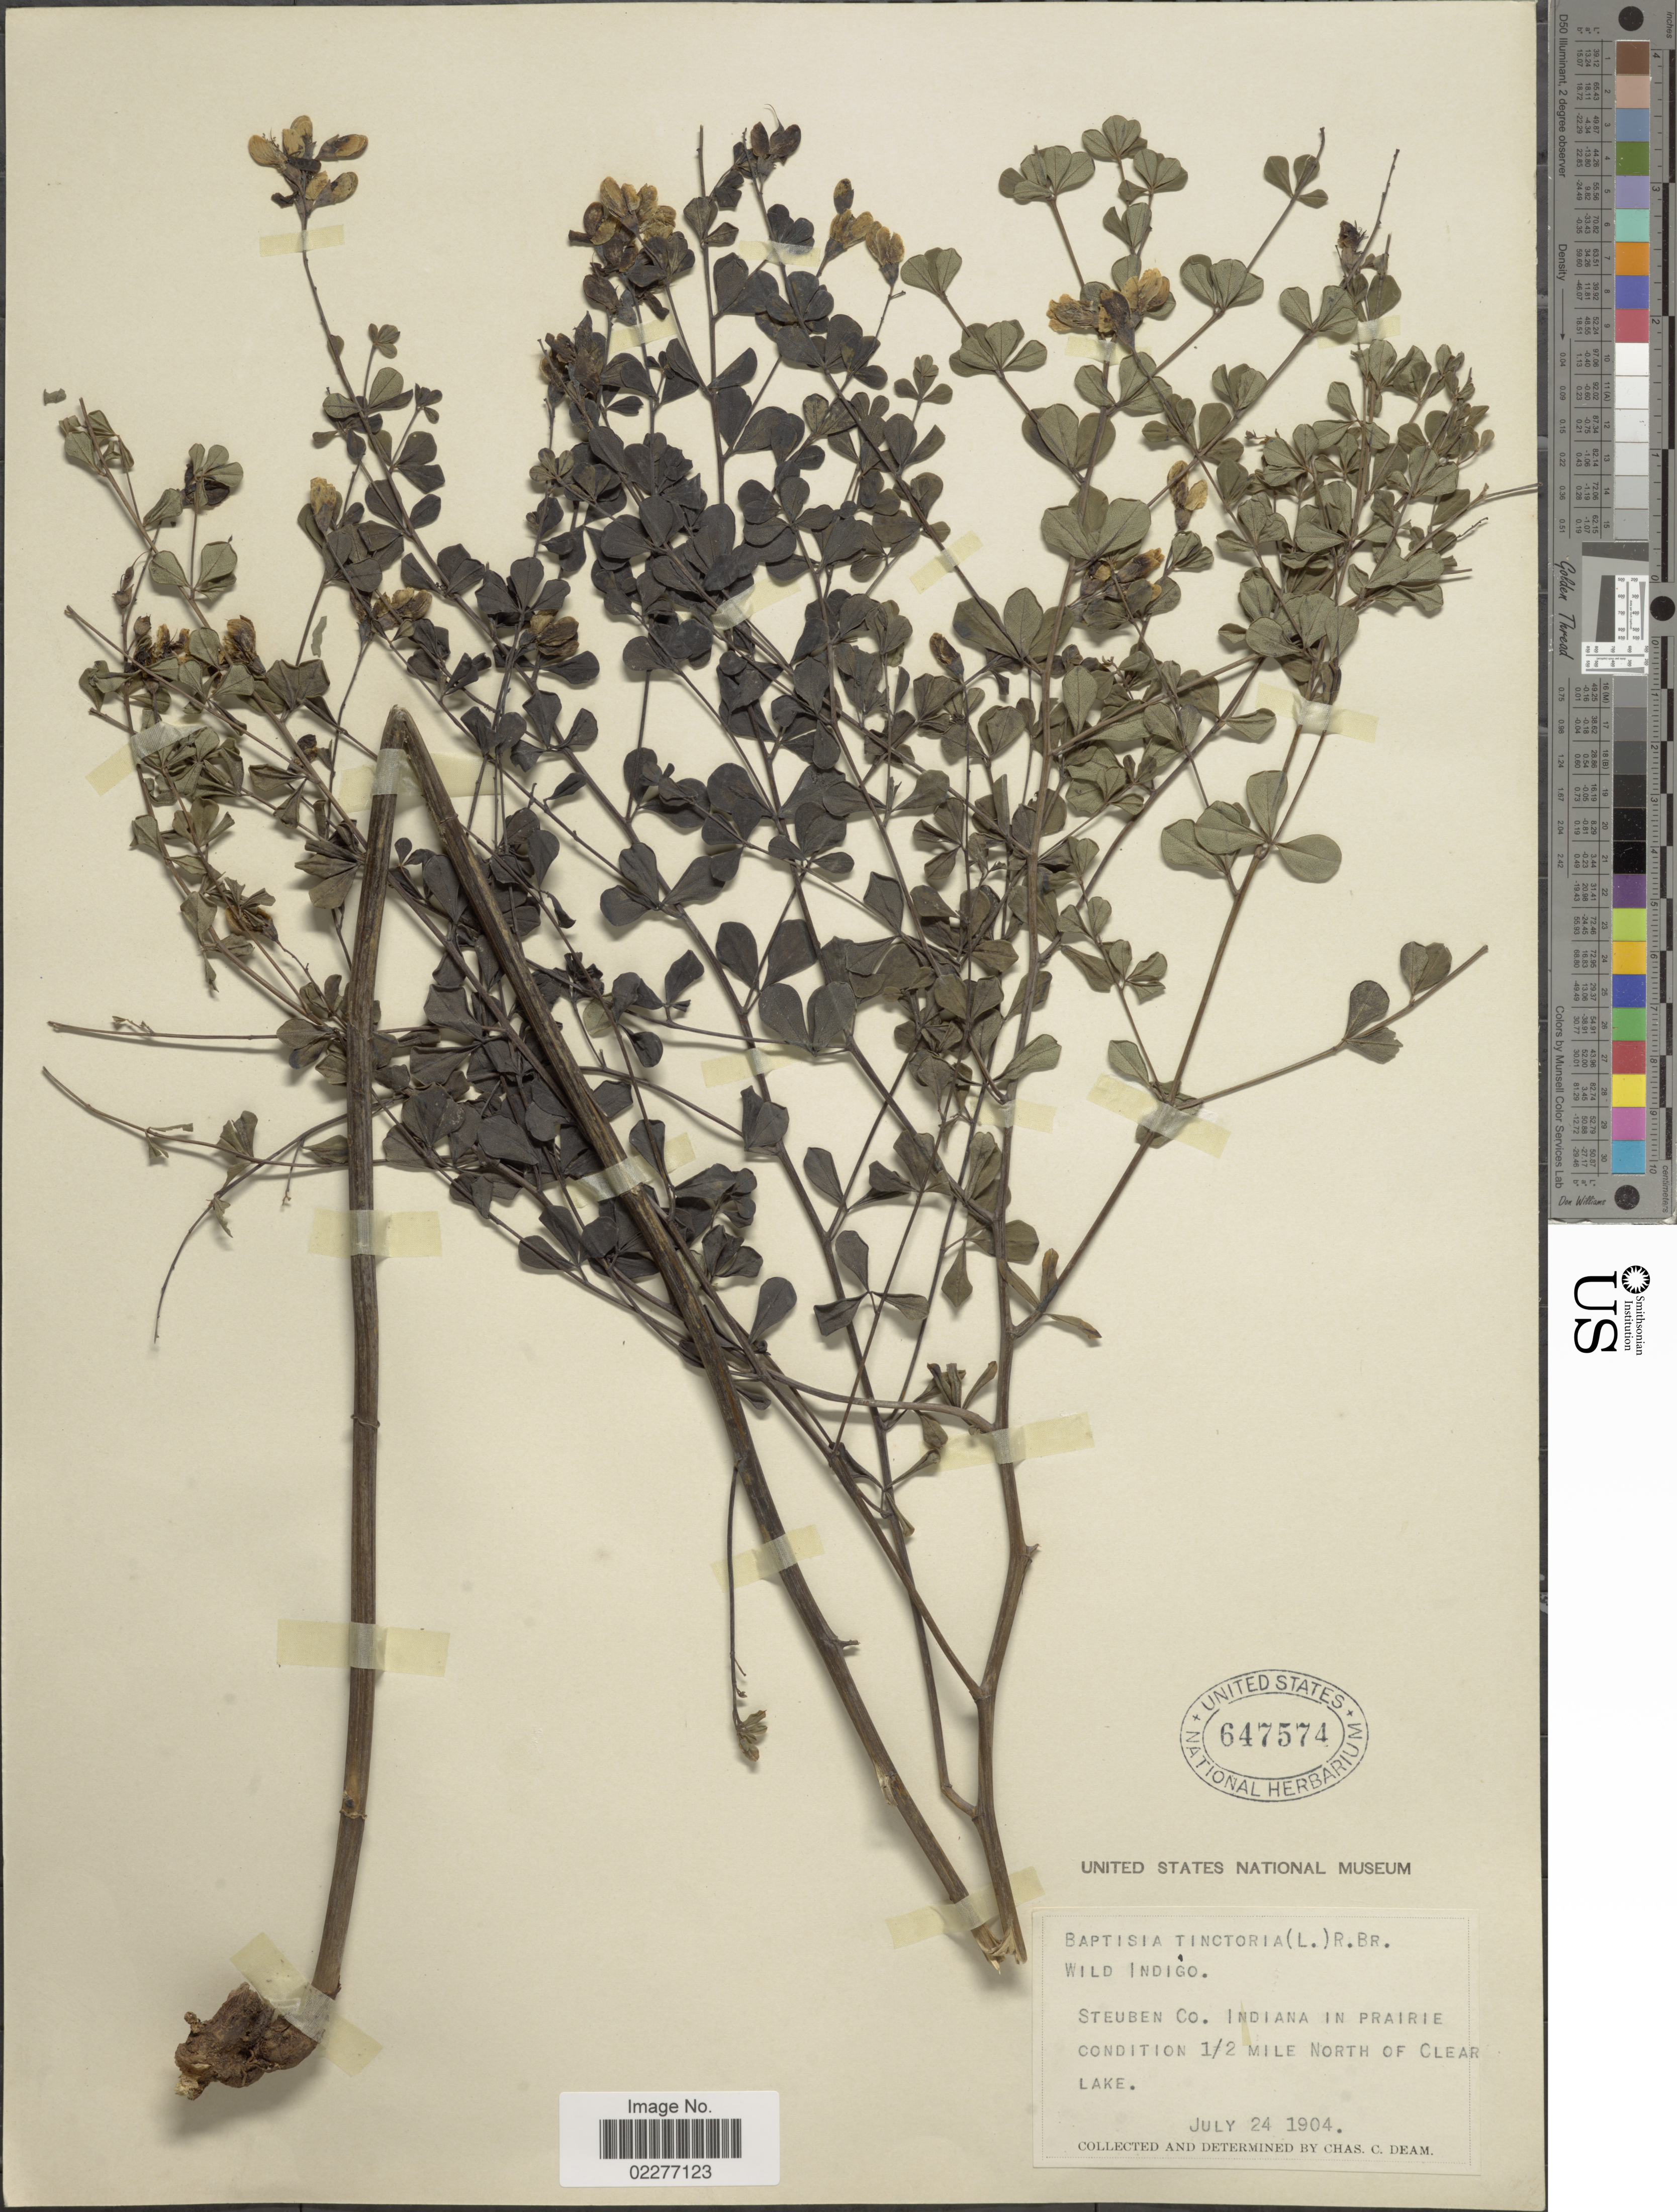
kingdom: Plantae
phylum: Tracheophyta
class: Magnoliopsida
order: Fabales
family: Fabaceae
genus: Baptisia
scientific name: Baptisia tinctoria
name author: (L.) R. Br.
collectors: C. C. Deam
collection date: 1904-07-24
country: United States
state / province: Indiana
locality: Steuben Co. Indiana in prairie condition ½ mile North of Clear Lake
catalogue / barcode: US 647574